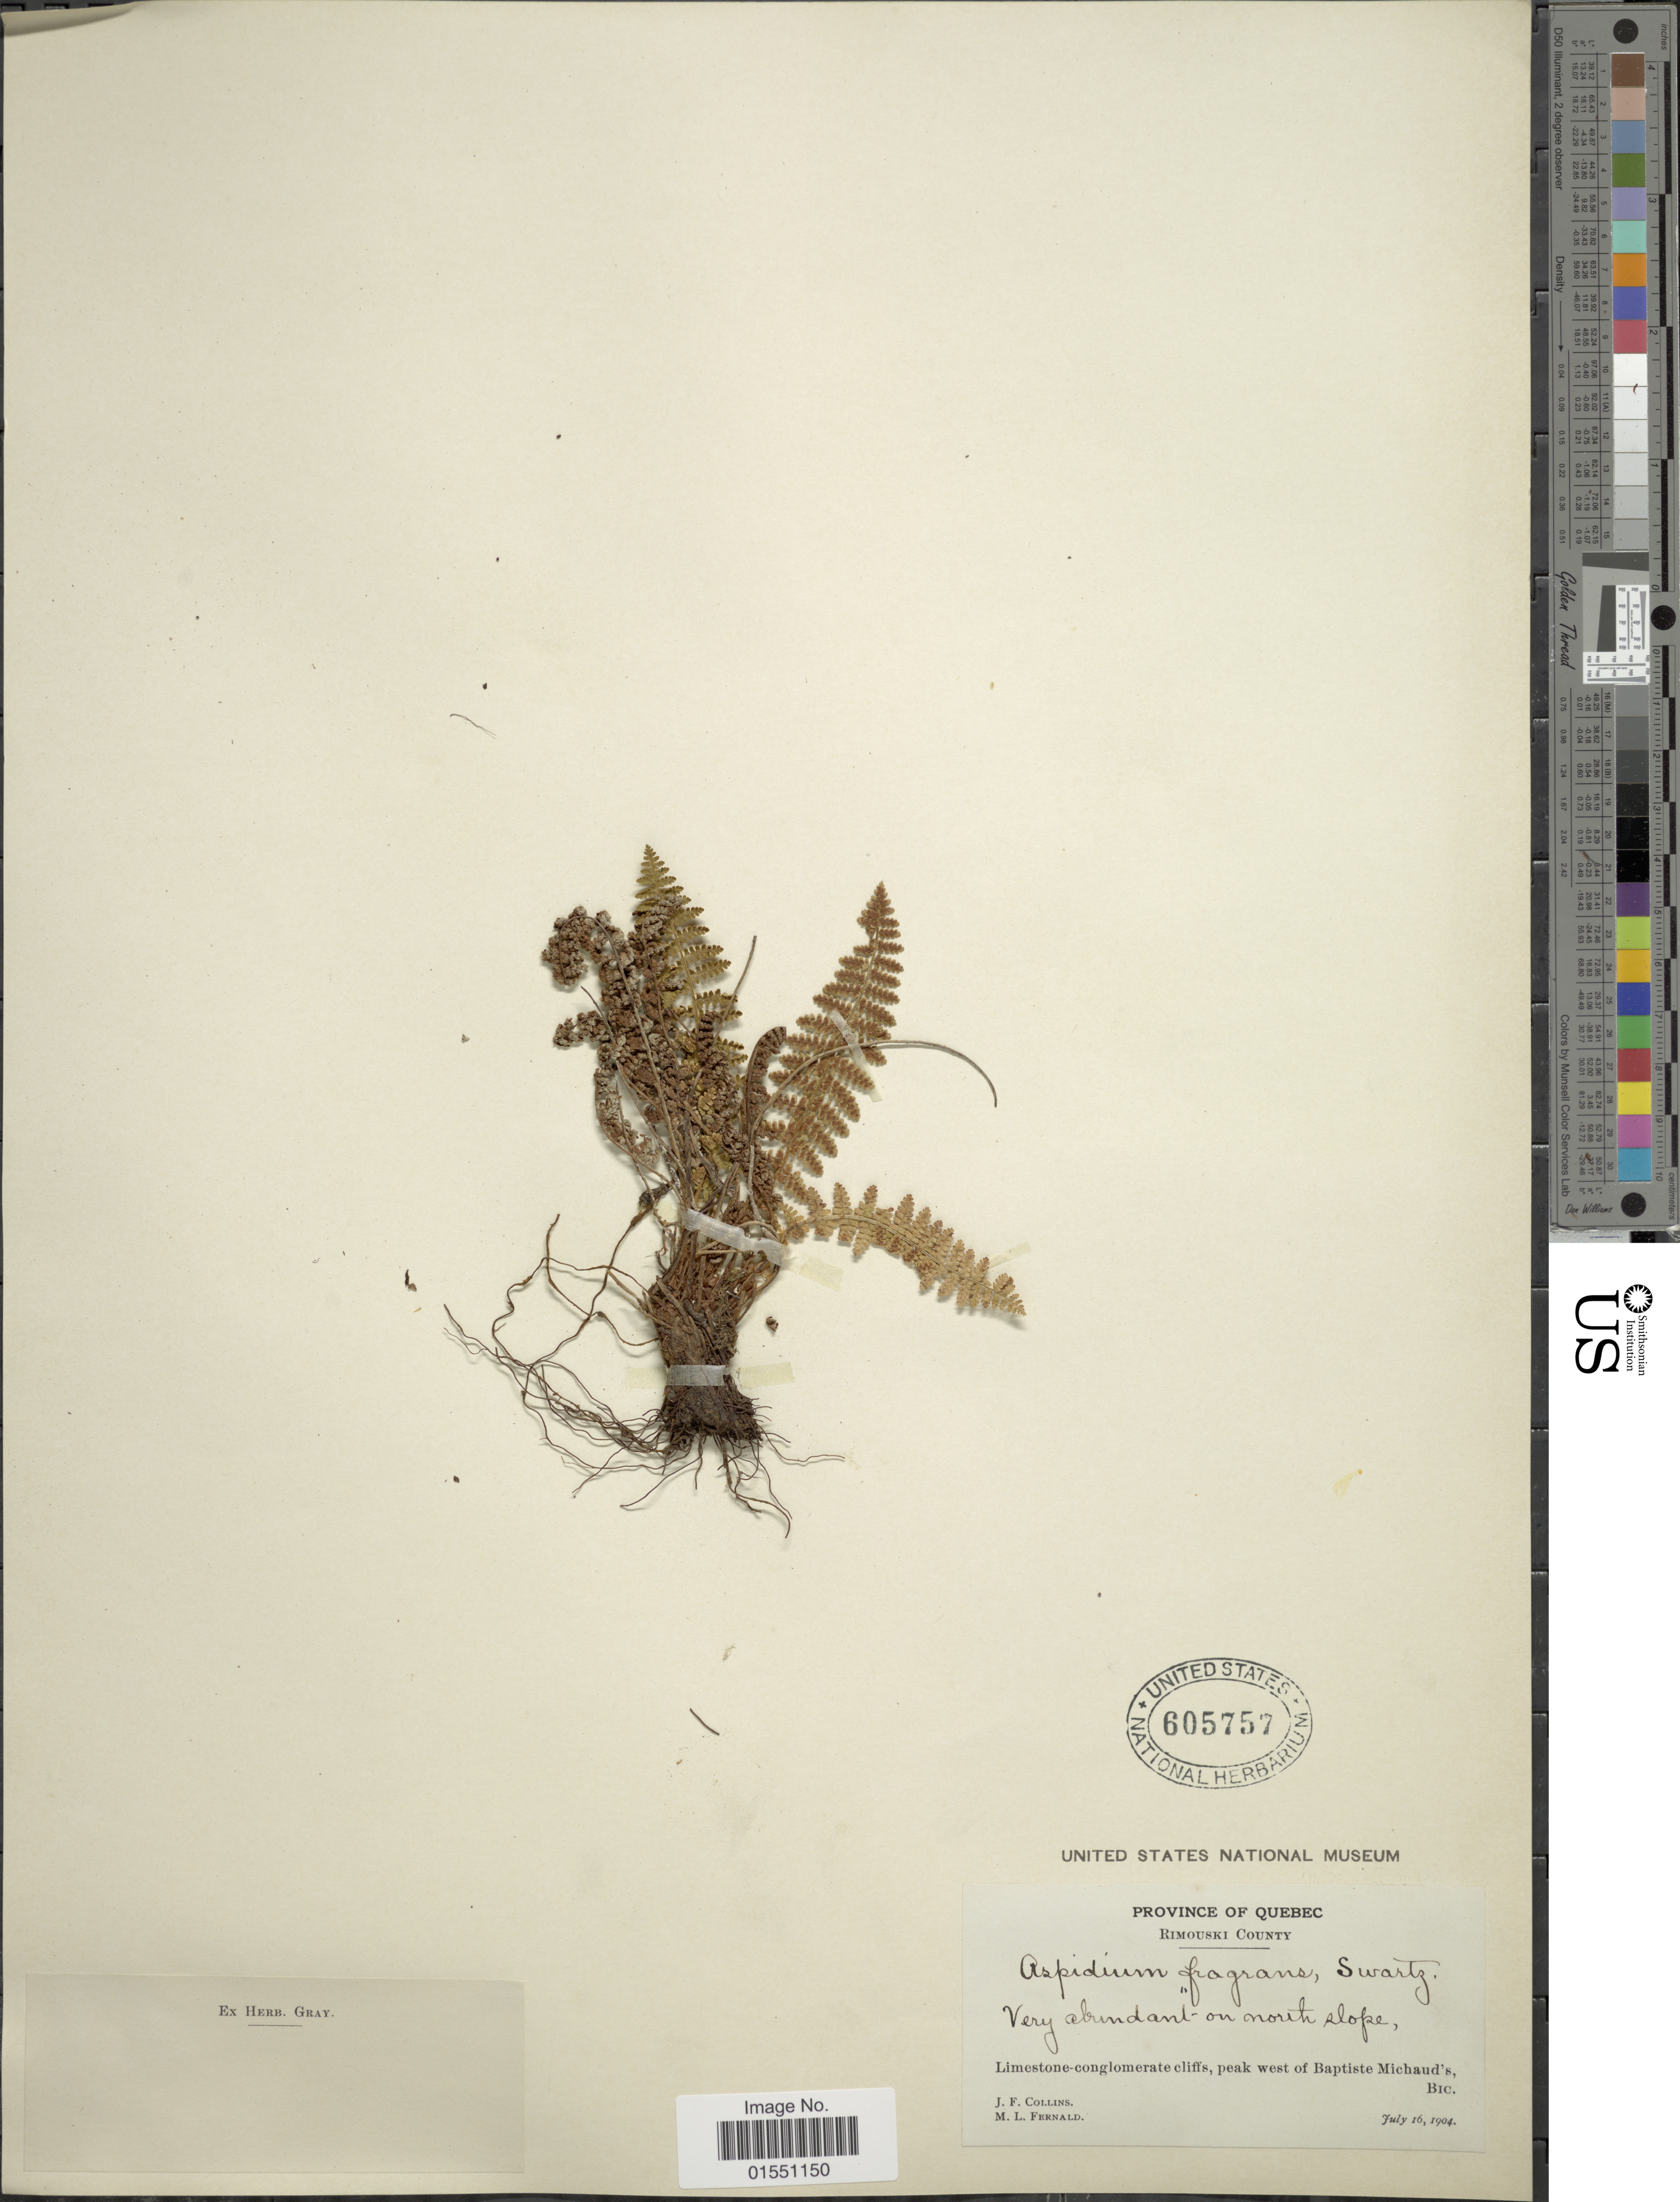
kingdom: Plantae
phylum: Tracheophyta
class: Polypodiopsida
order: Polypodiales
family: Dryopteridaceae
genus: Dryopteris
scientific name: Dryopteris fragrans var. hookeriana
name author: A. Prince ex Weath.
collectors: J. Collins & M. L. Fernald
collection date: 1904-07-16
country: Canada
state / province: Quebec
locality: Rimouski County. Limestone-conglomerate cliffs, peak west of Baptiste Michaud's, Bic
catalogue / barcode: US 605757